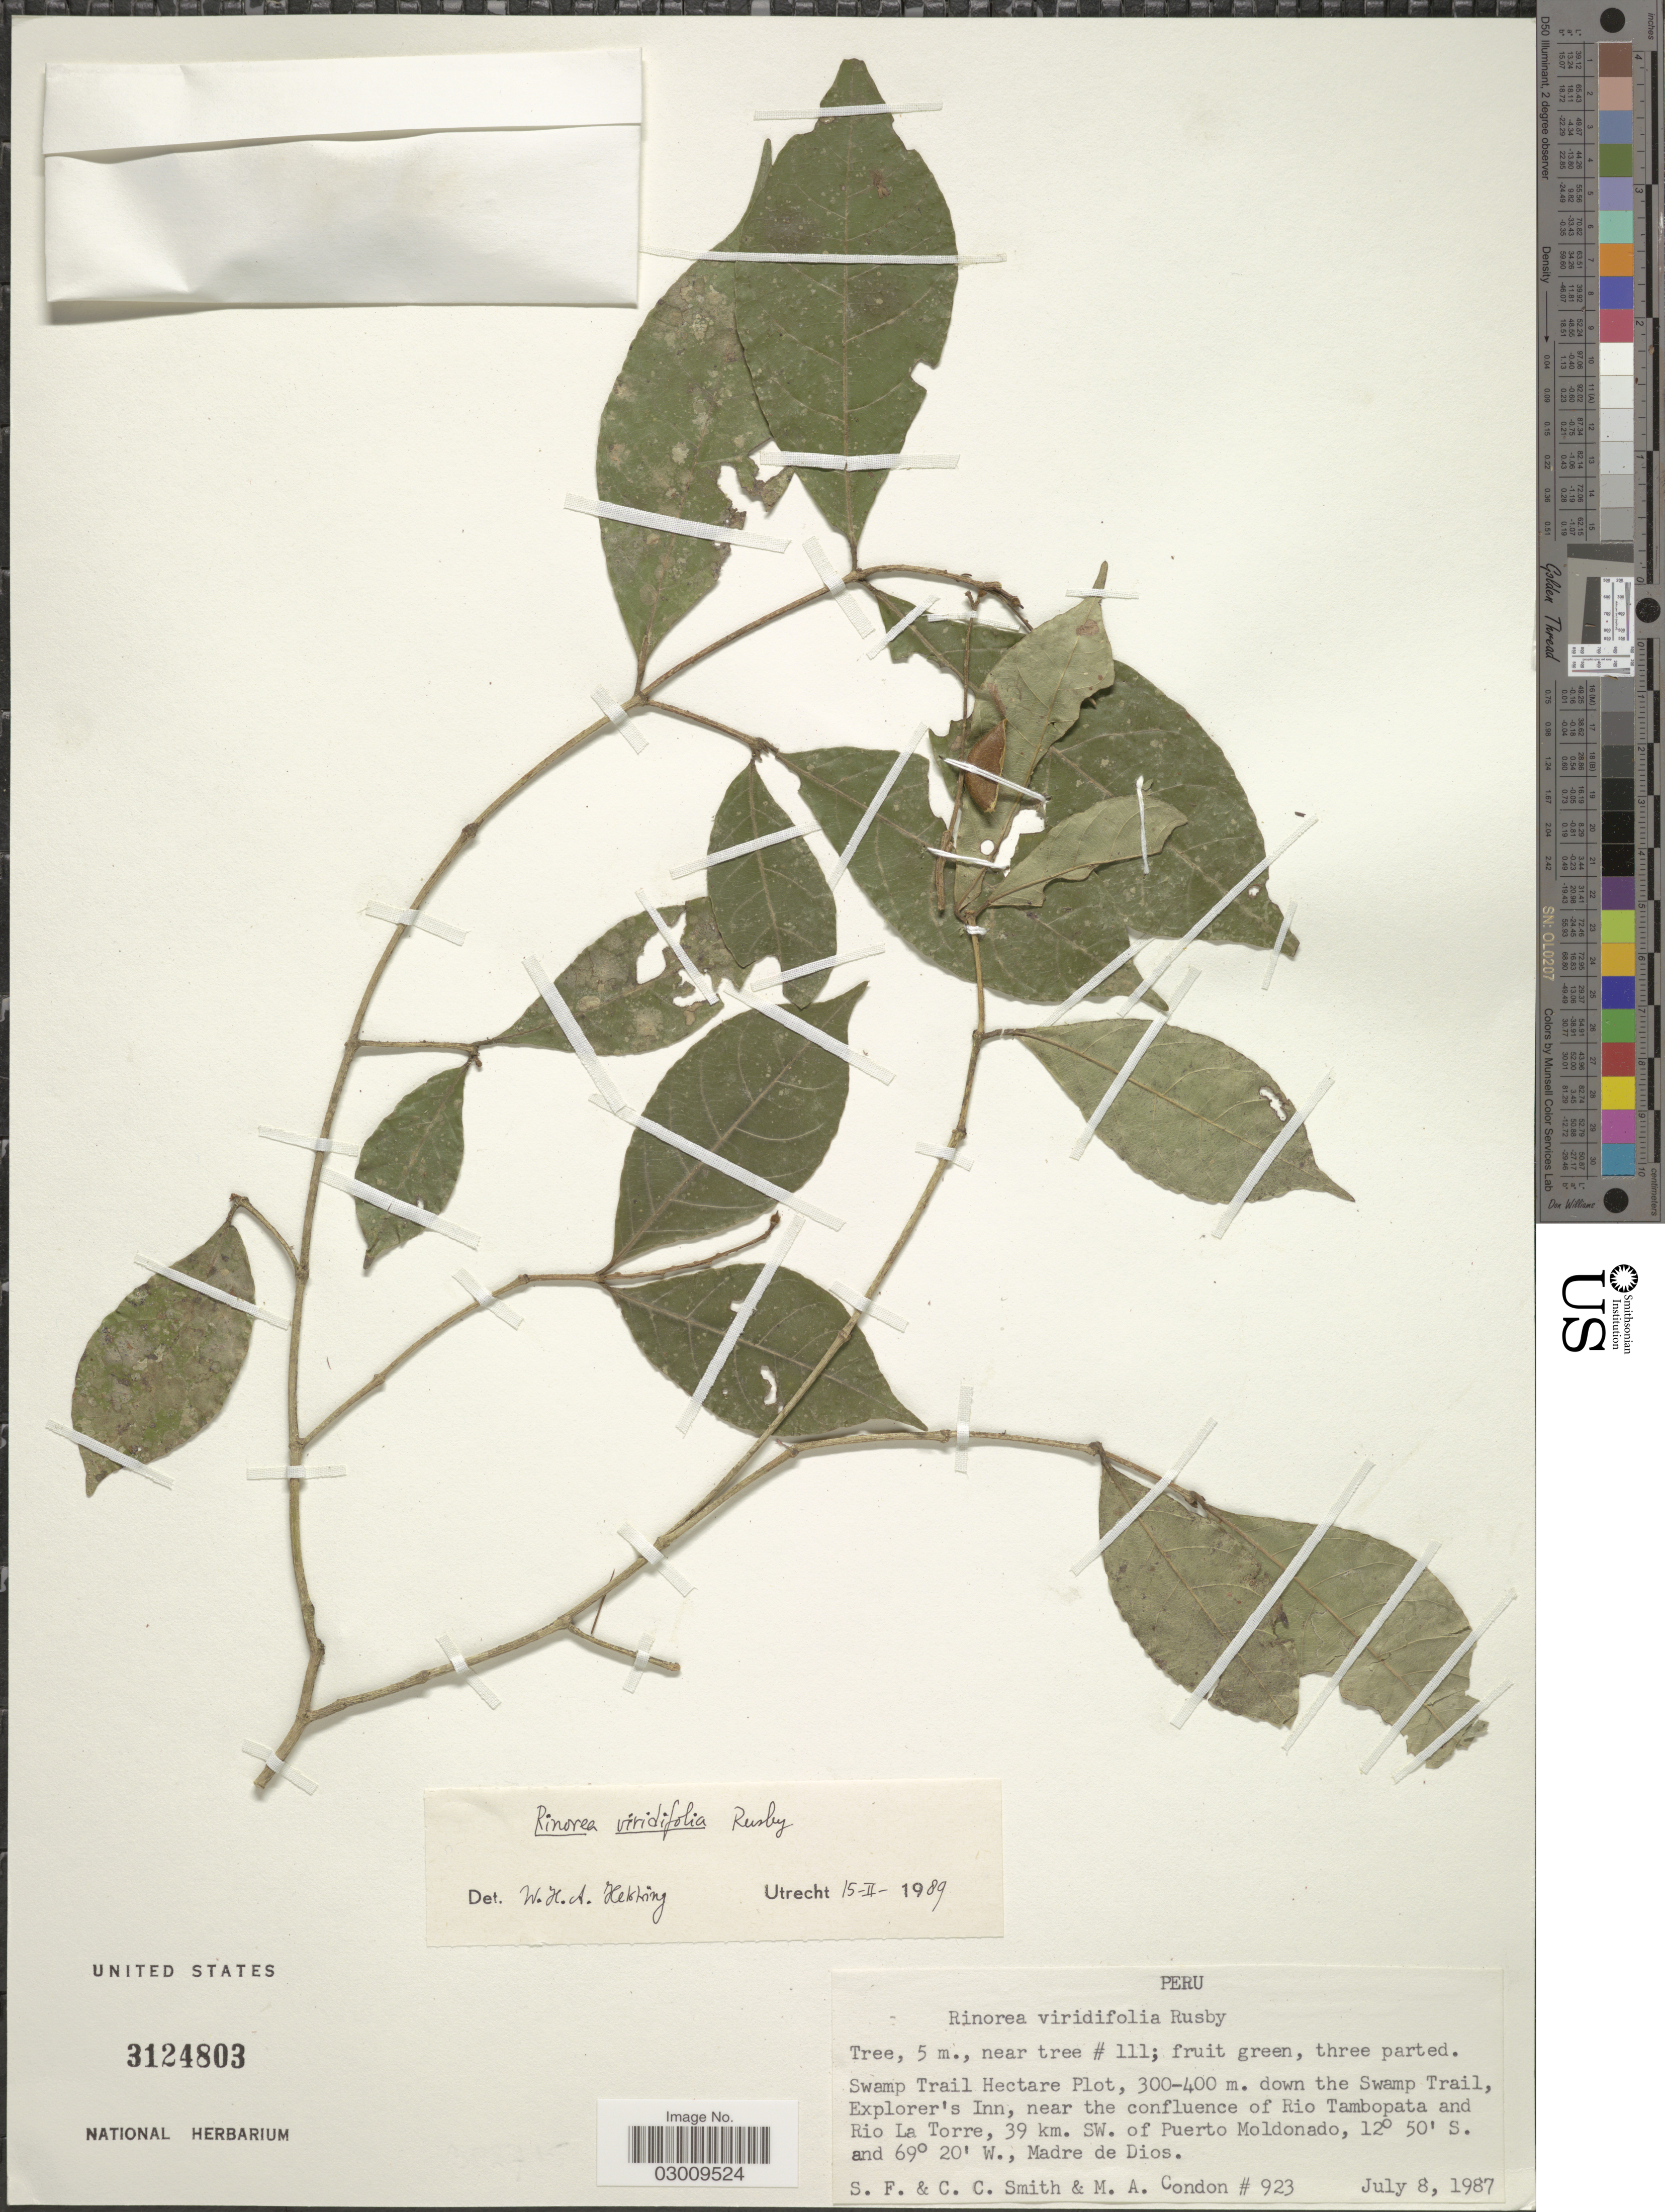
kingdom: Plantae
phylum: Tracheophyta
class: Magnoliopsida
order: Malpighiales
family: Violaceae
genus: Rinorea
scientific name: Rinorea viridifolia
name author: Rusby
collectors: S.F. Smith, C. C. Smith & M. Condon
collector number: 923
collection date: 1987-07-08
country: Peru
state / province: Madre de Dios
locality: Swamp Trail Hectare Plot, down the Swamp Trail, Explorer's Inn, near the confluence of Rio Tambopata and Rio La Torre, 39 km. SW. of Puerto Moldonado, Madre de Dios.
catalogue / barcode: US 3124803